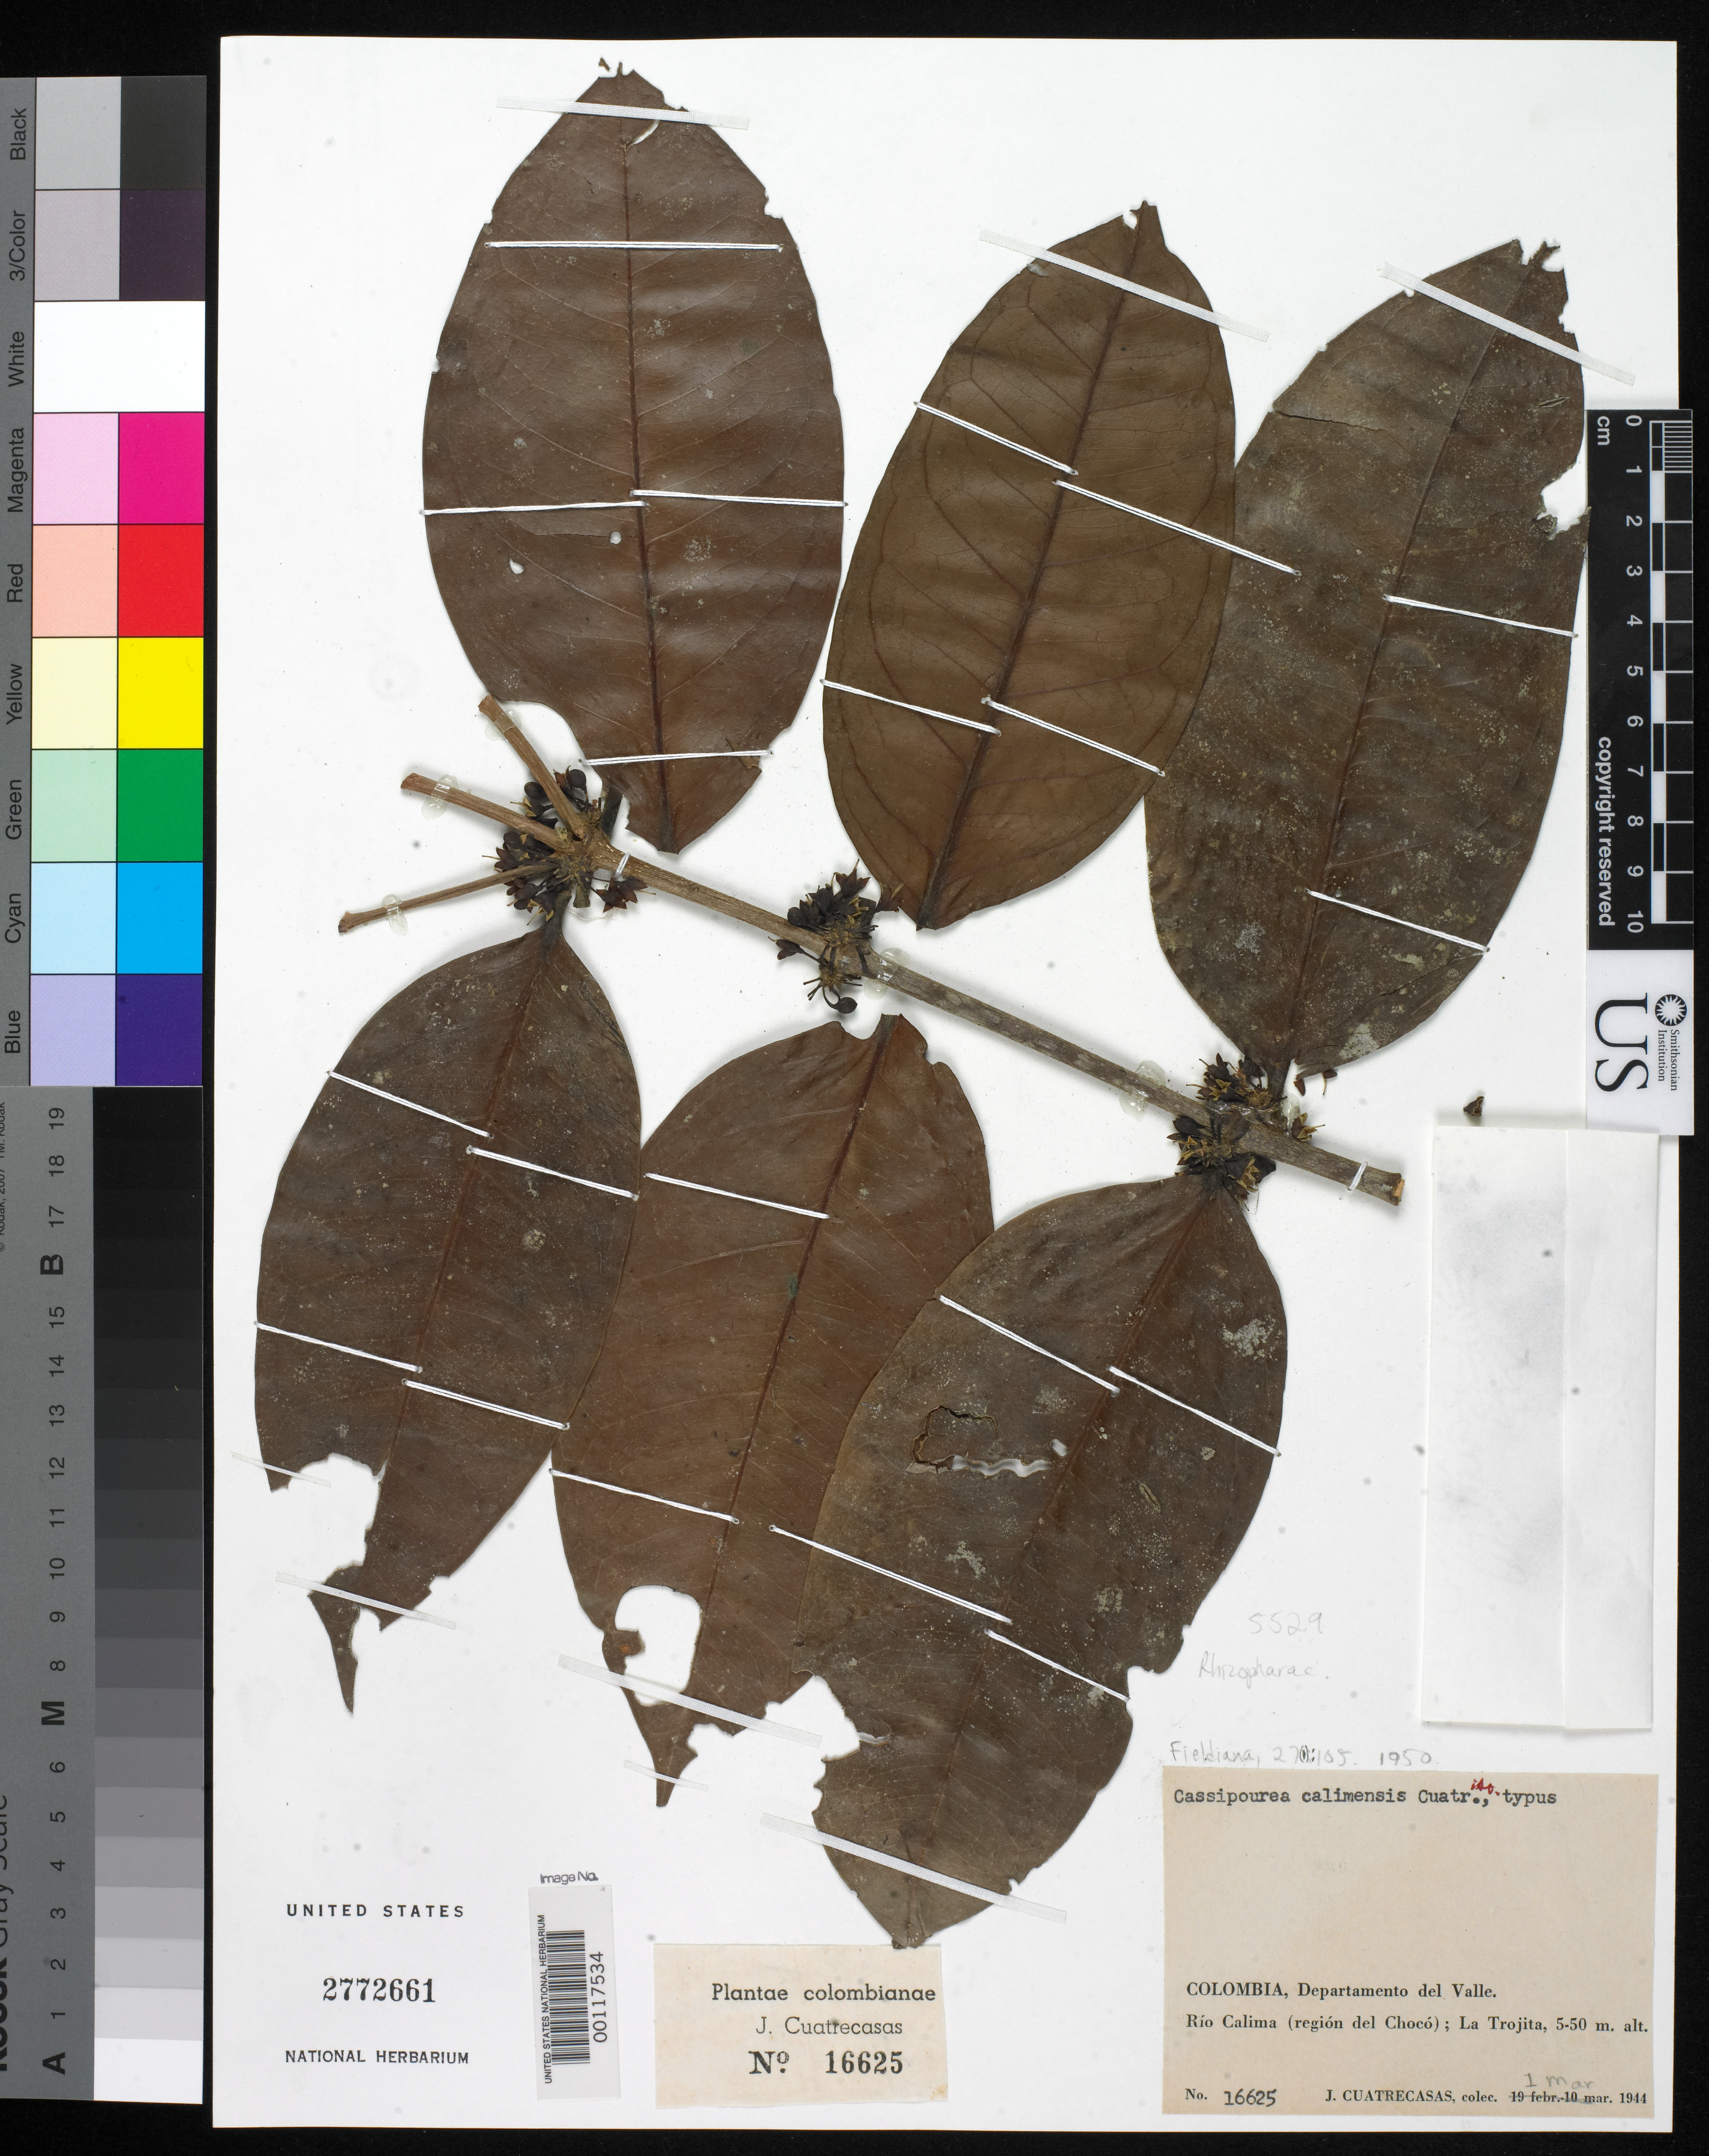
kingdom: Plantae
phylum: Tracheophyta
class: Magnoliopsida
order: Malpighiales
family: Rhizophoraceae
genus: Cassipourea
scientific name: Cassipourea calimensis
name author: Cuatrec.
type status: Isotype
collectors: J. Cuatrecasas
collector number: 16625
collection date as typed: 01 Mar 1944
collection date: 1944-03-01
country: Colombia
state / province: Valle del Cauca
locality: Rio Calima, La Tojita.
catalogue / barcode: US 2772661